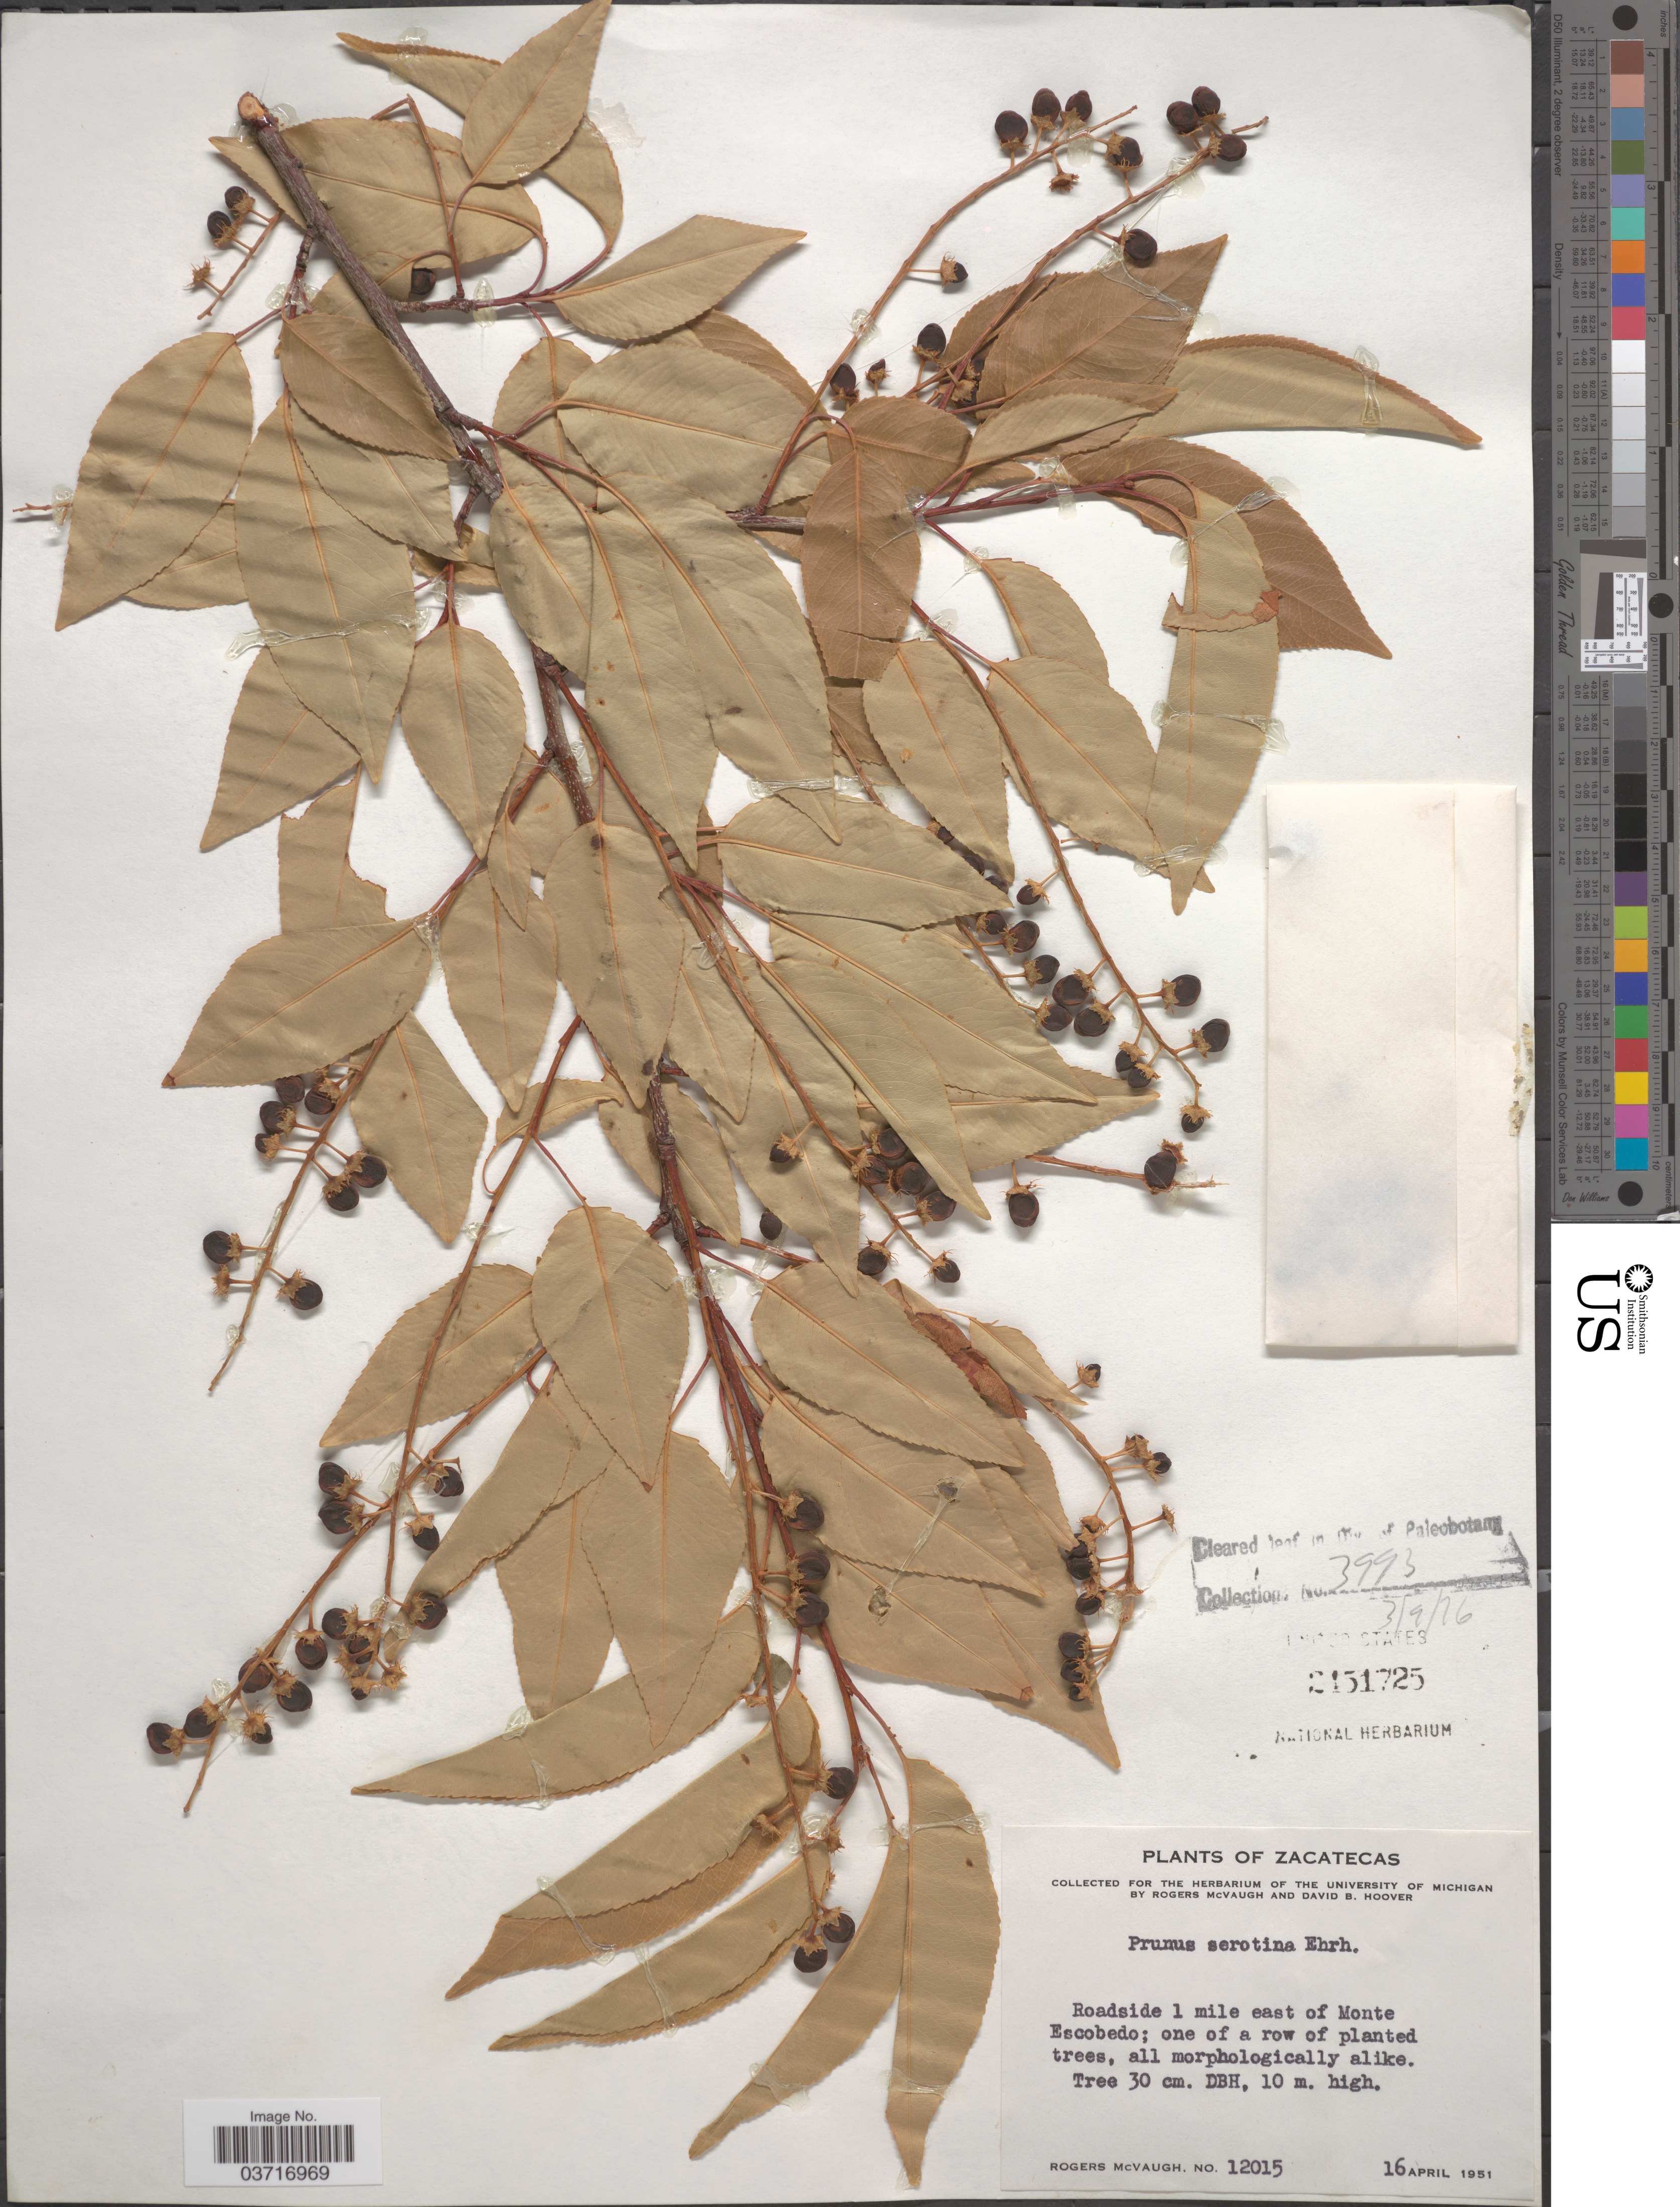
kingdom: Plantae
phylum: Tracheophyta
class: Magnoliopsida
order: Rosales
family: Rosaceae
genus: Prunus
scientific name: Prunus serotina subsp. serotina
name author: Ehrh.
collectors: R. McVaugh & D. B. Hoover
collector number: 12015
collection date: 1951-04-16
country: Mexico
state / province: Zacatecas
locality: Roadside 1 mile east of Monte Escobedo.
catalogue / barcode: US 2151725